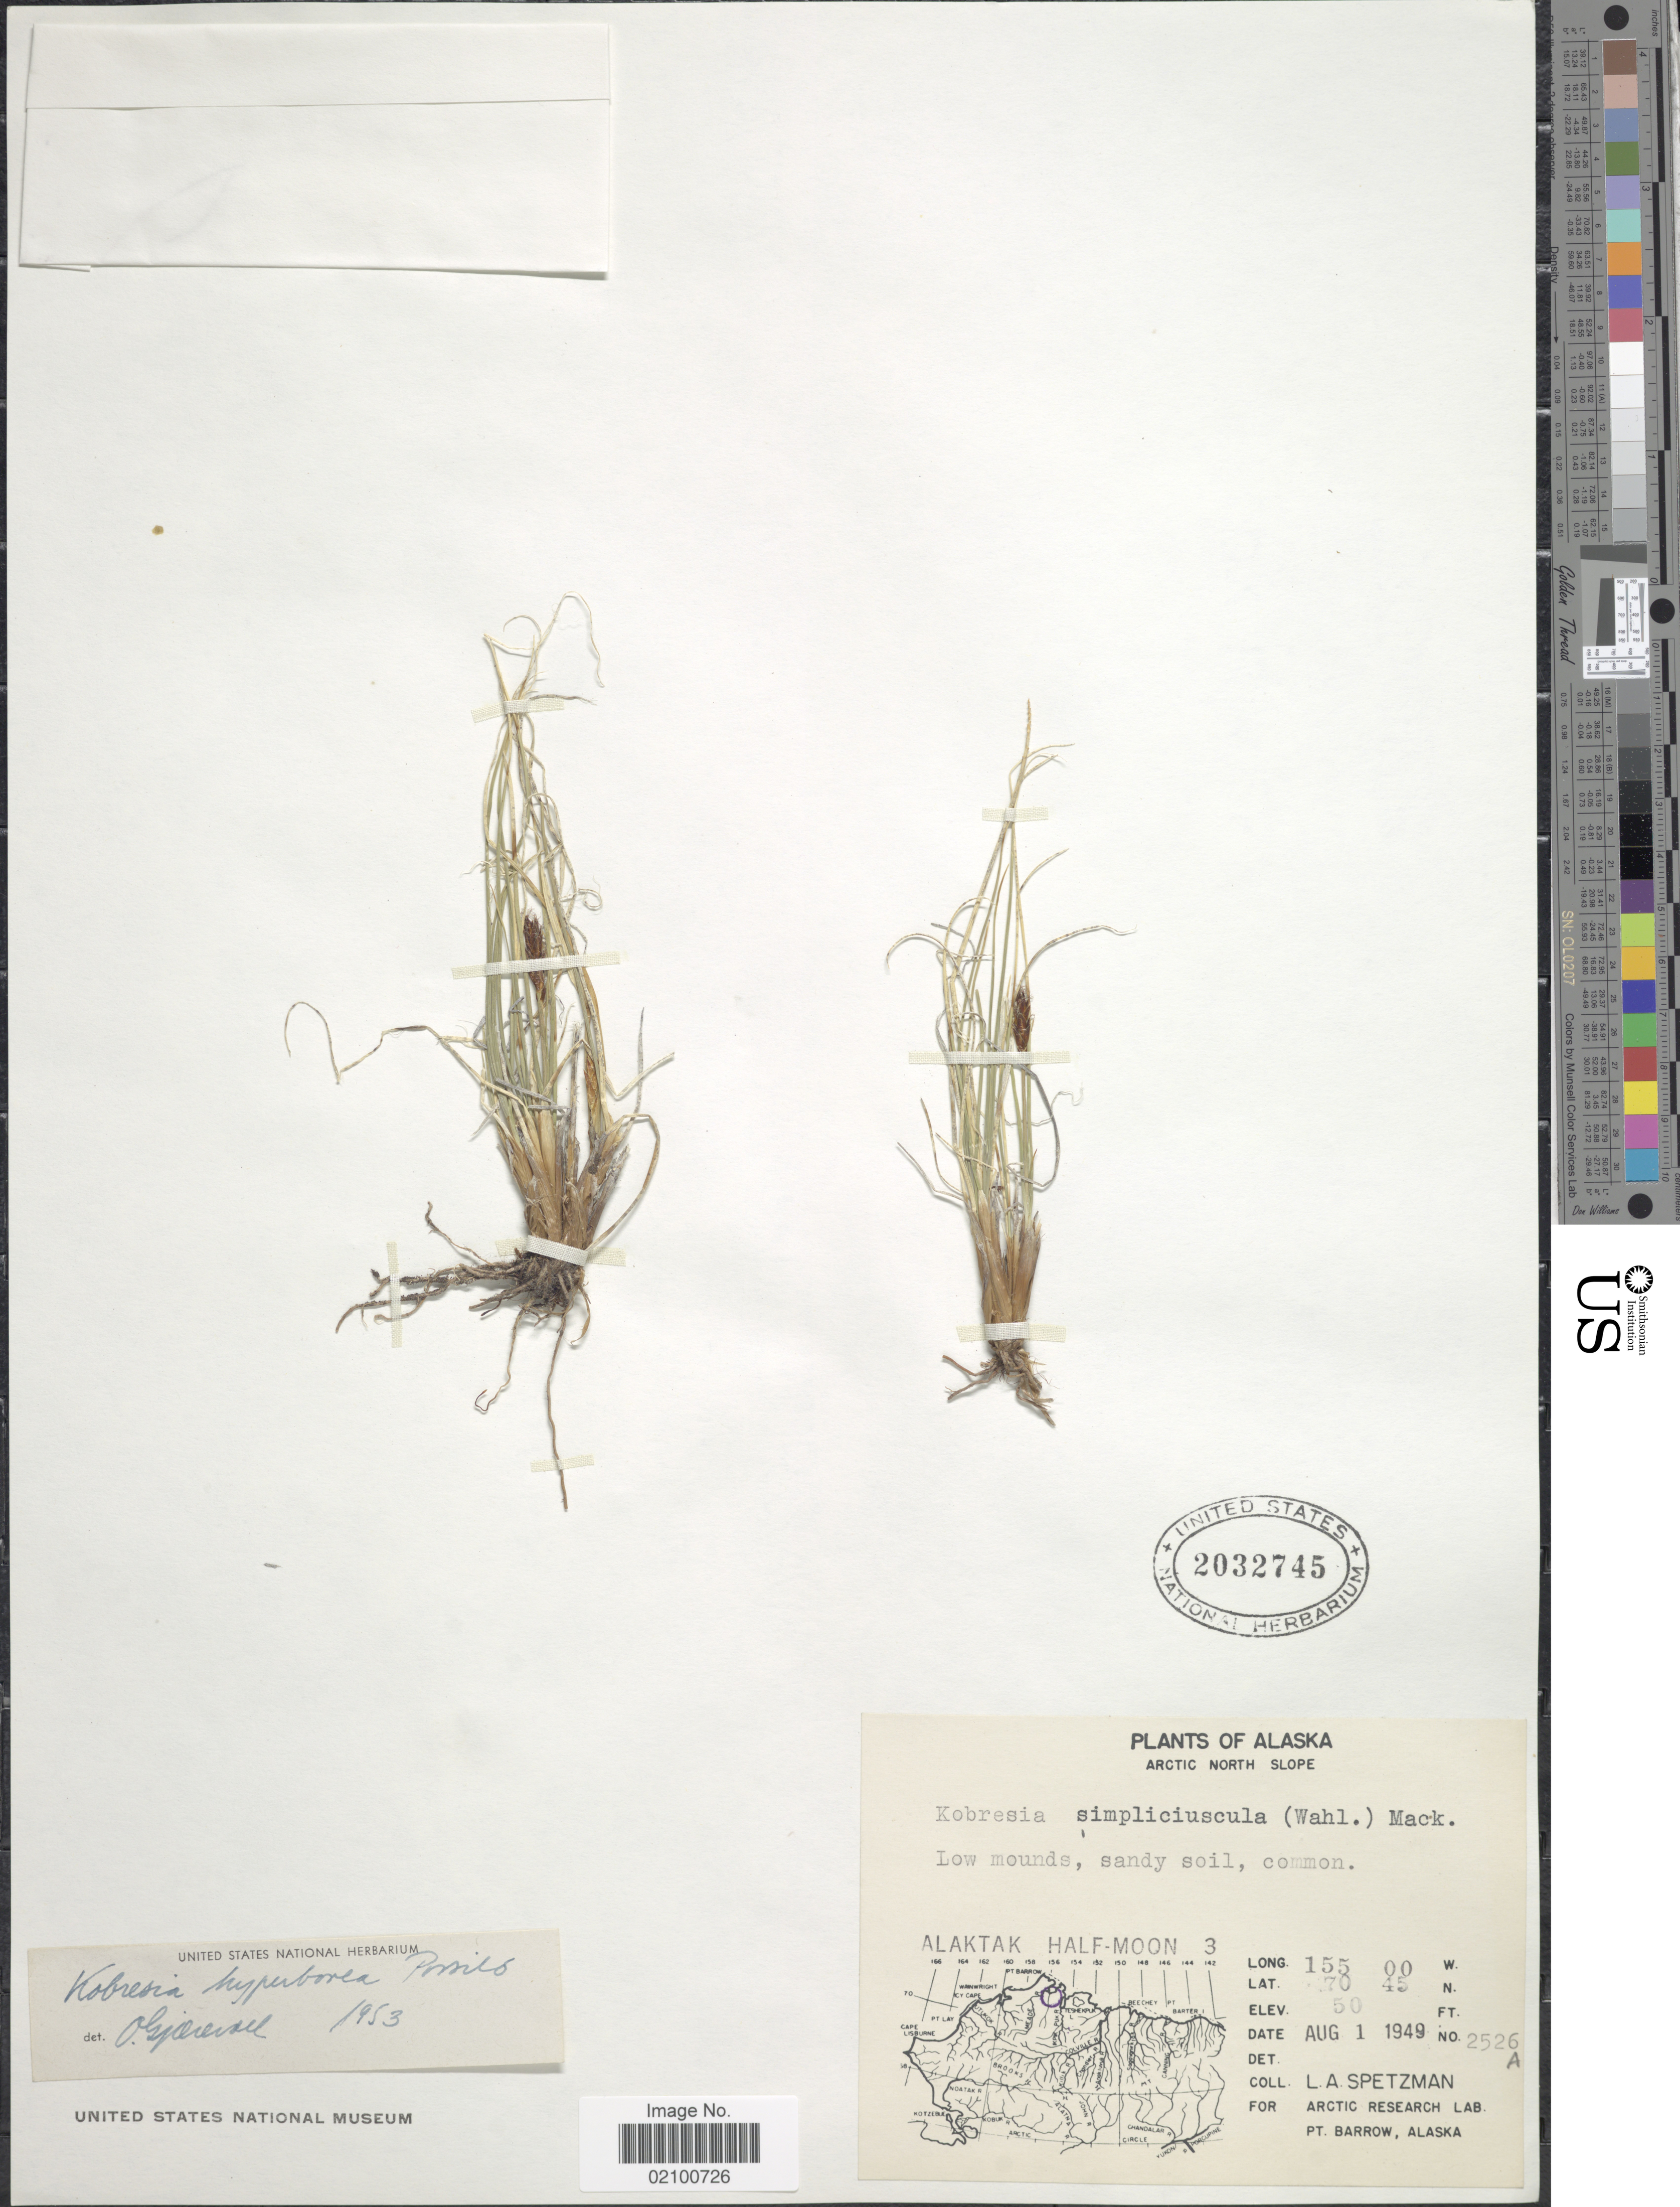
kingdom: Plantae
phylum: Tracheophyta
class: Liliopsida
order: Poales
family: Cyperaceae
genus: Carex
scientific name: Carex borealipolaris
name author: S.R. Zhang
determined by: Strong, M. T., (US), Smithsonian Institution - National Museum of Natural History (UNITED STATES)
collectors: L. Spetzman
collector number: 2526A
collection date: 1949-08-01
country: United States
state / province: Alaska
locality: Arctic North Slope, Alaktak Half-Moon 3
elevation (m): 15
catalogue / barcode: US 2032745